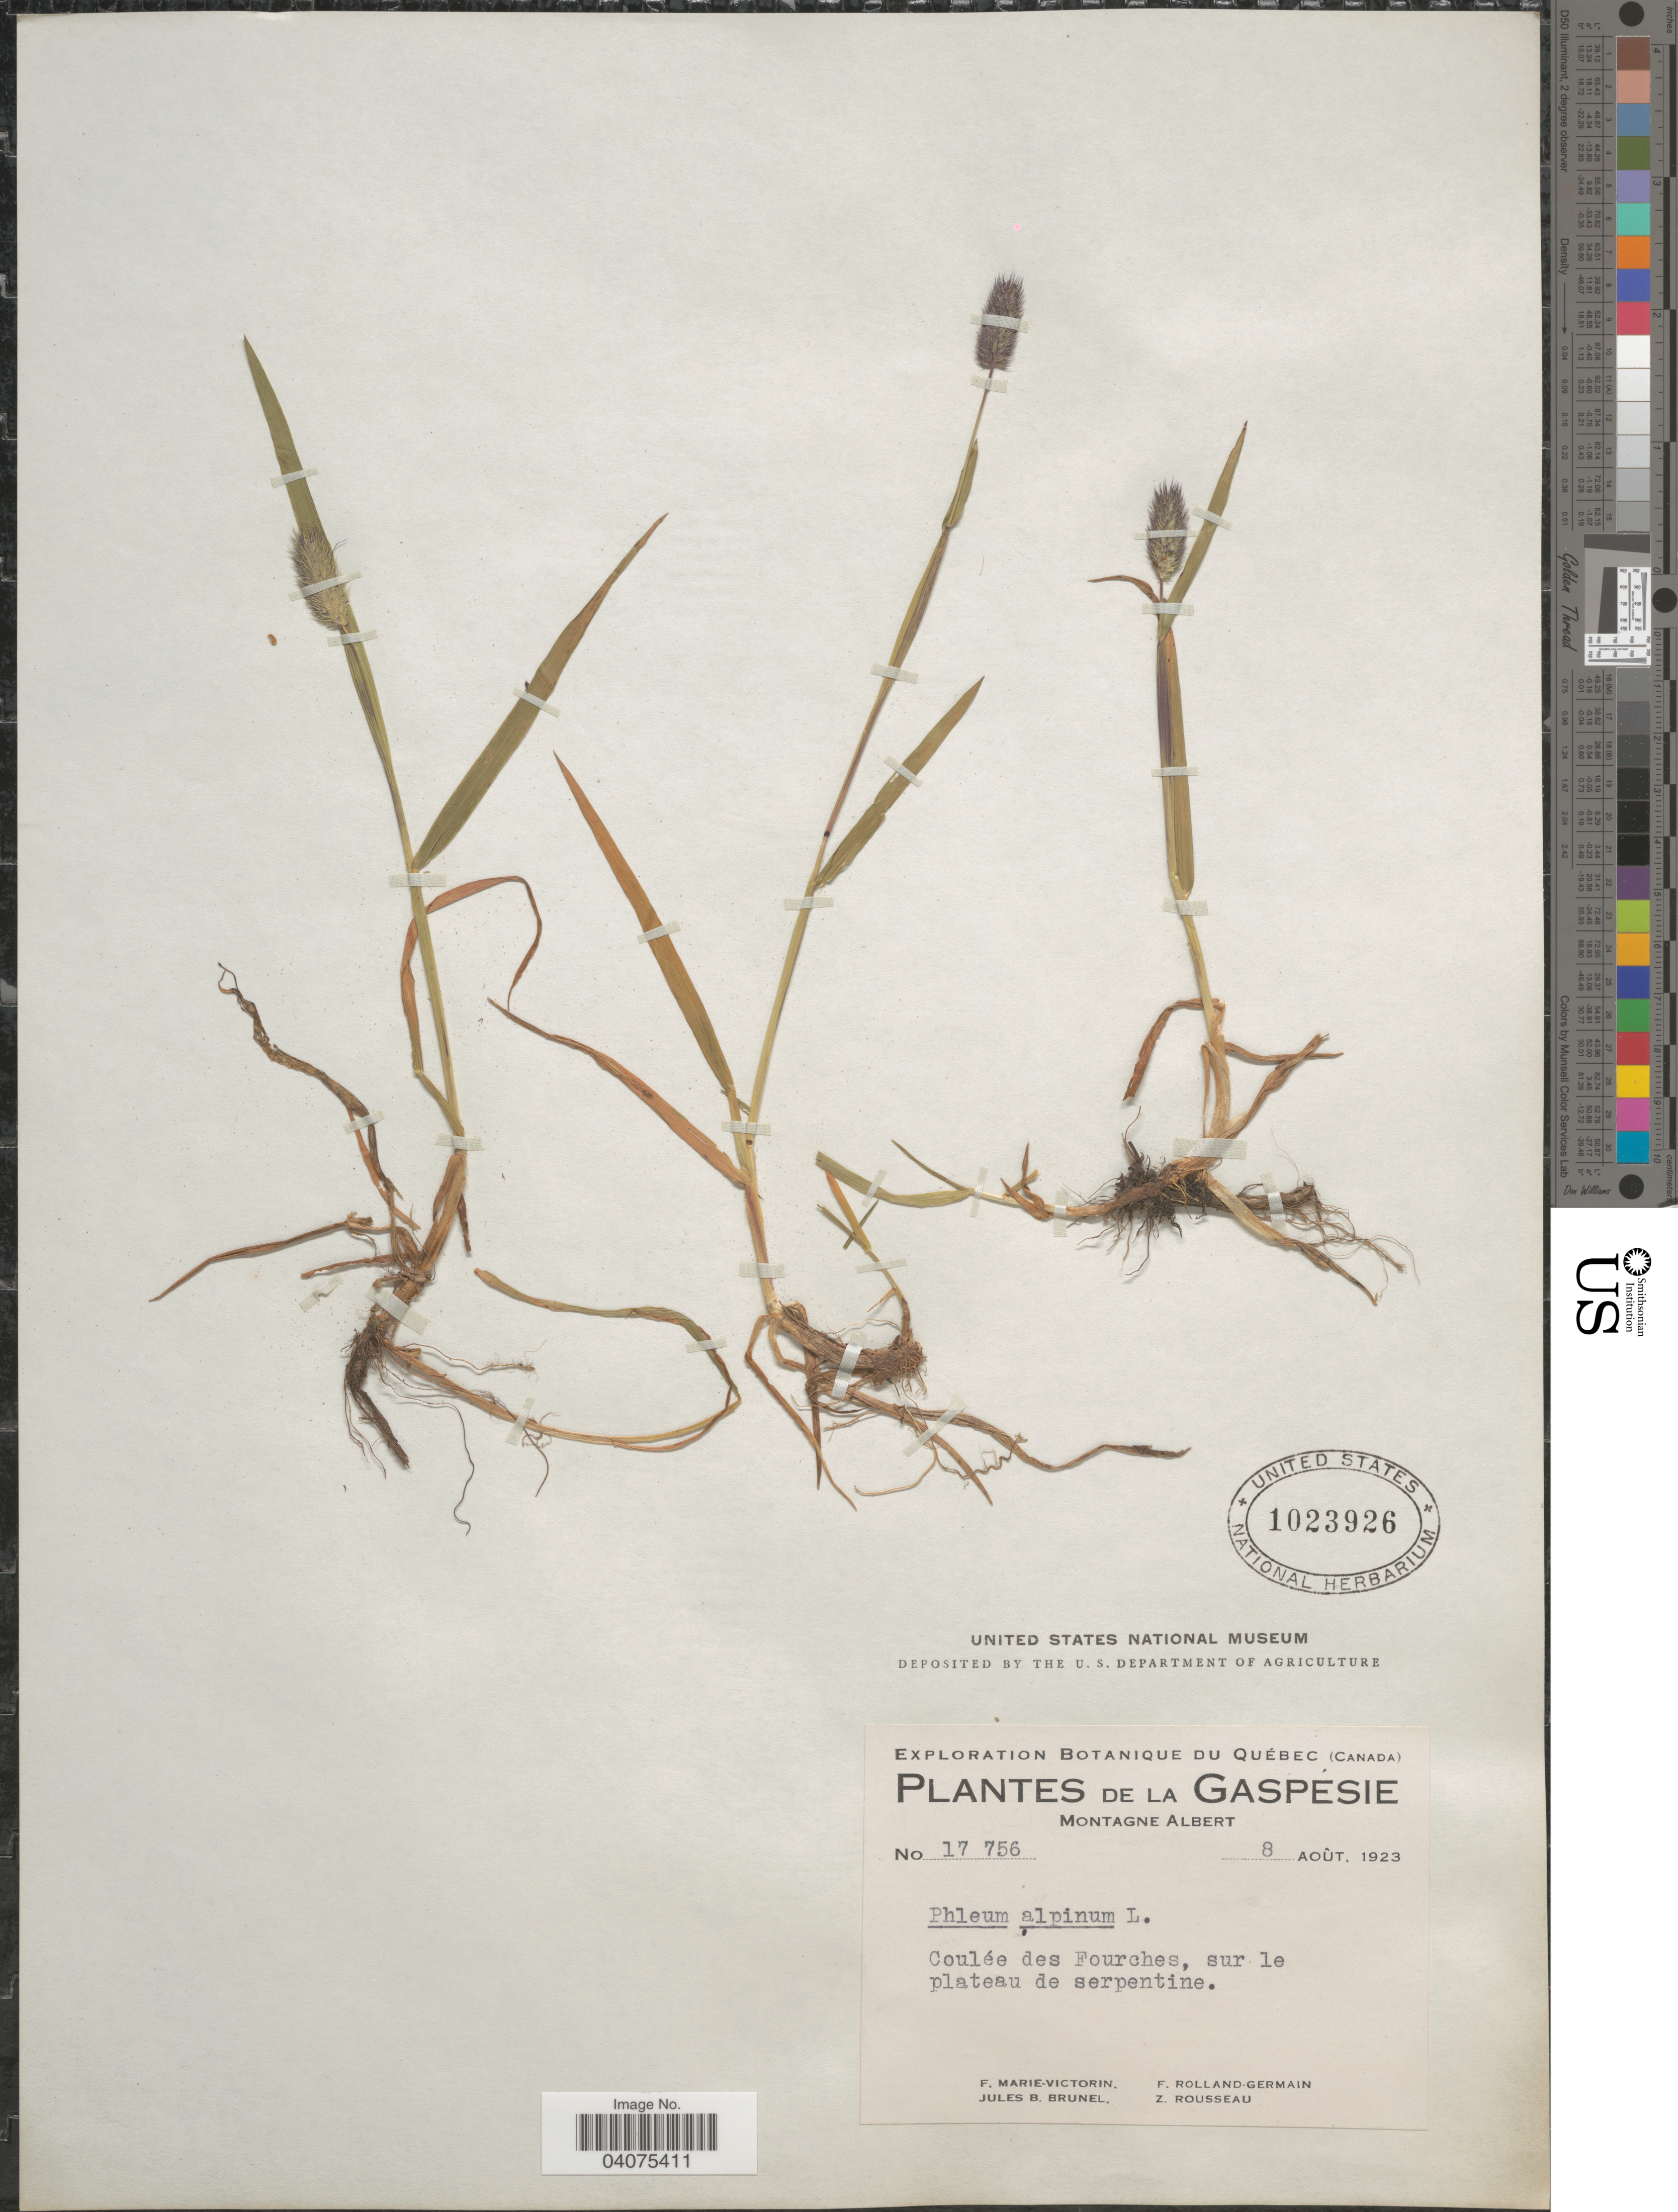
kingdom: Plantae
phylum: Tracheophyta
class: Liliopsida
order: Poales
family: Poaceae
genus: Phleum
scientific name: Phleum alpinum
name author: L.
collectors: F. Marie-Victorin, Rolland-Germain, J. Brunel & Z. Rousseau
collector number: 17756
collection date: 1923-08-08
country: Canada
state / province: Quebec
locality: Exploration Botanique du Québec (Canada). La Gaspesie. Montagne Albert. Coulée des Fourches, sur le plateau de serpentine.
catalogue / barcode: US 1023926